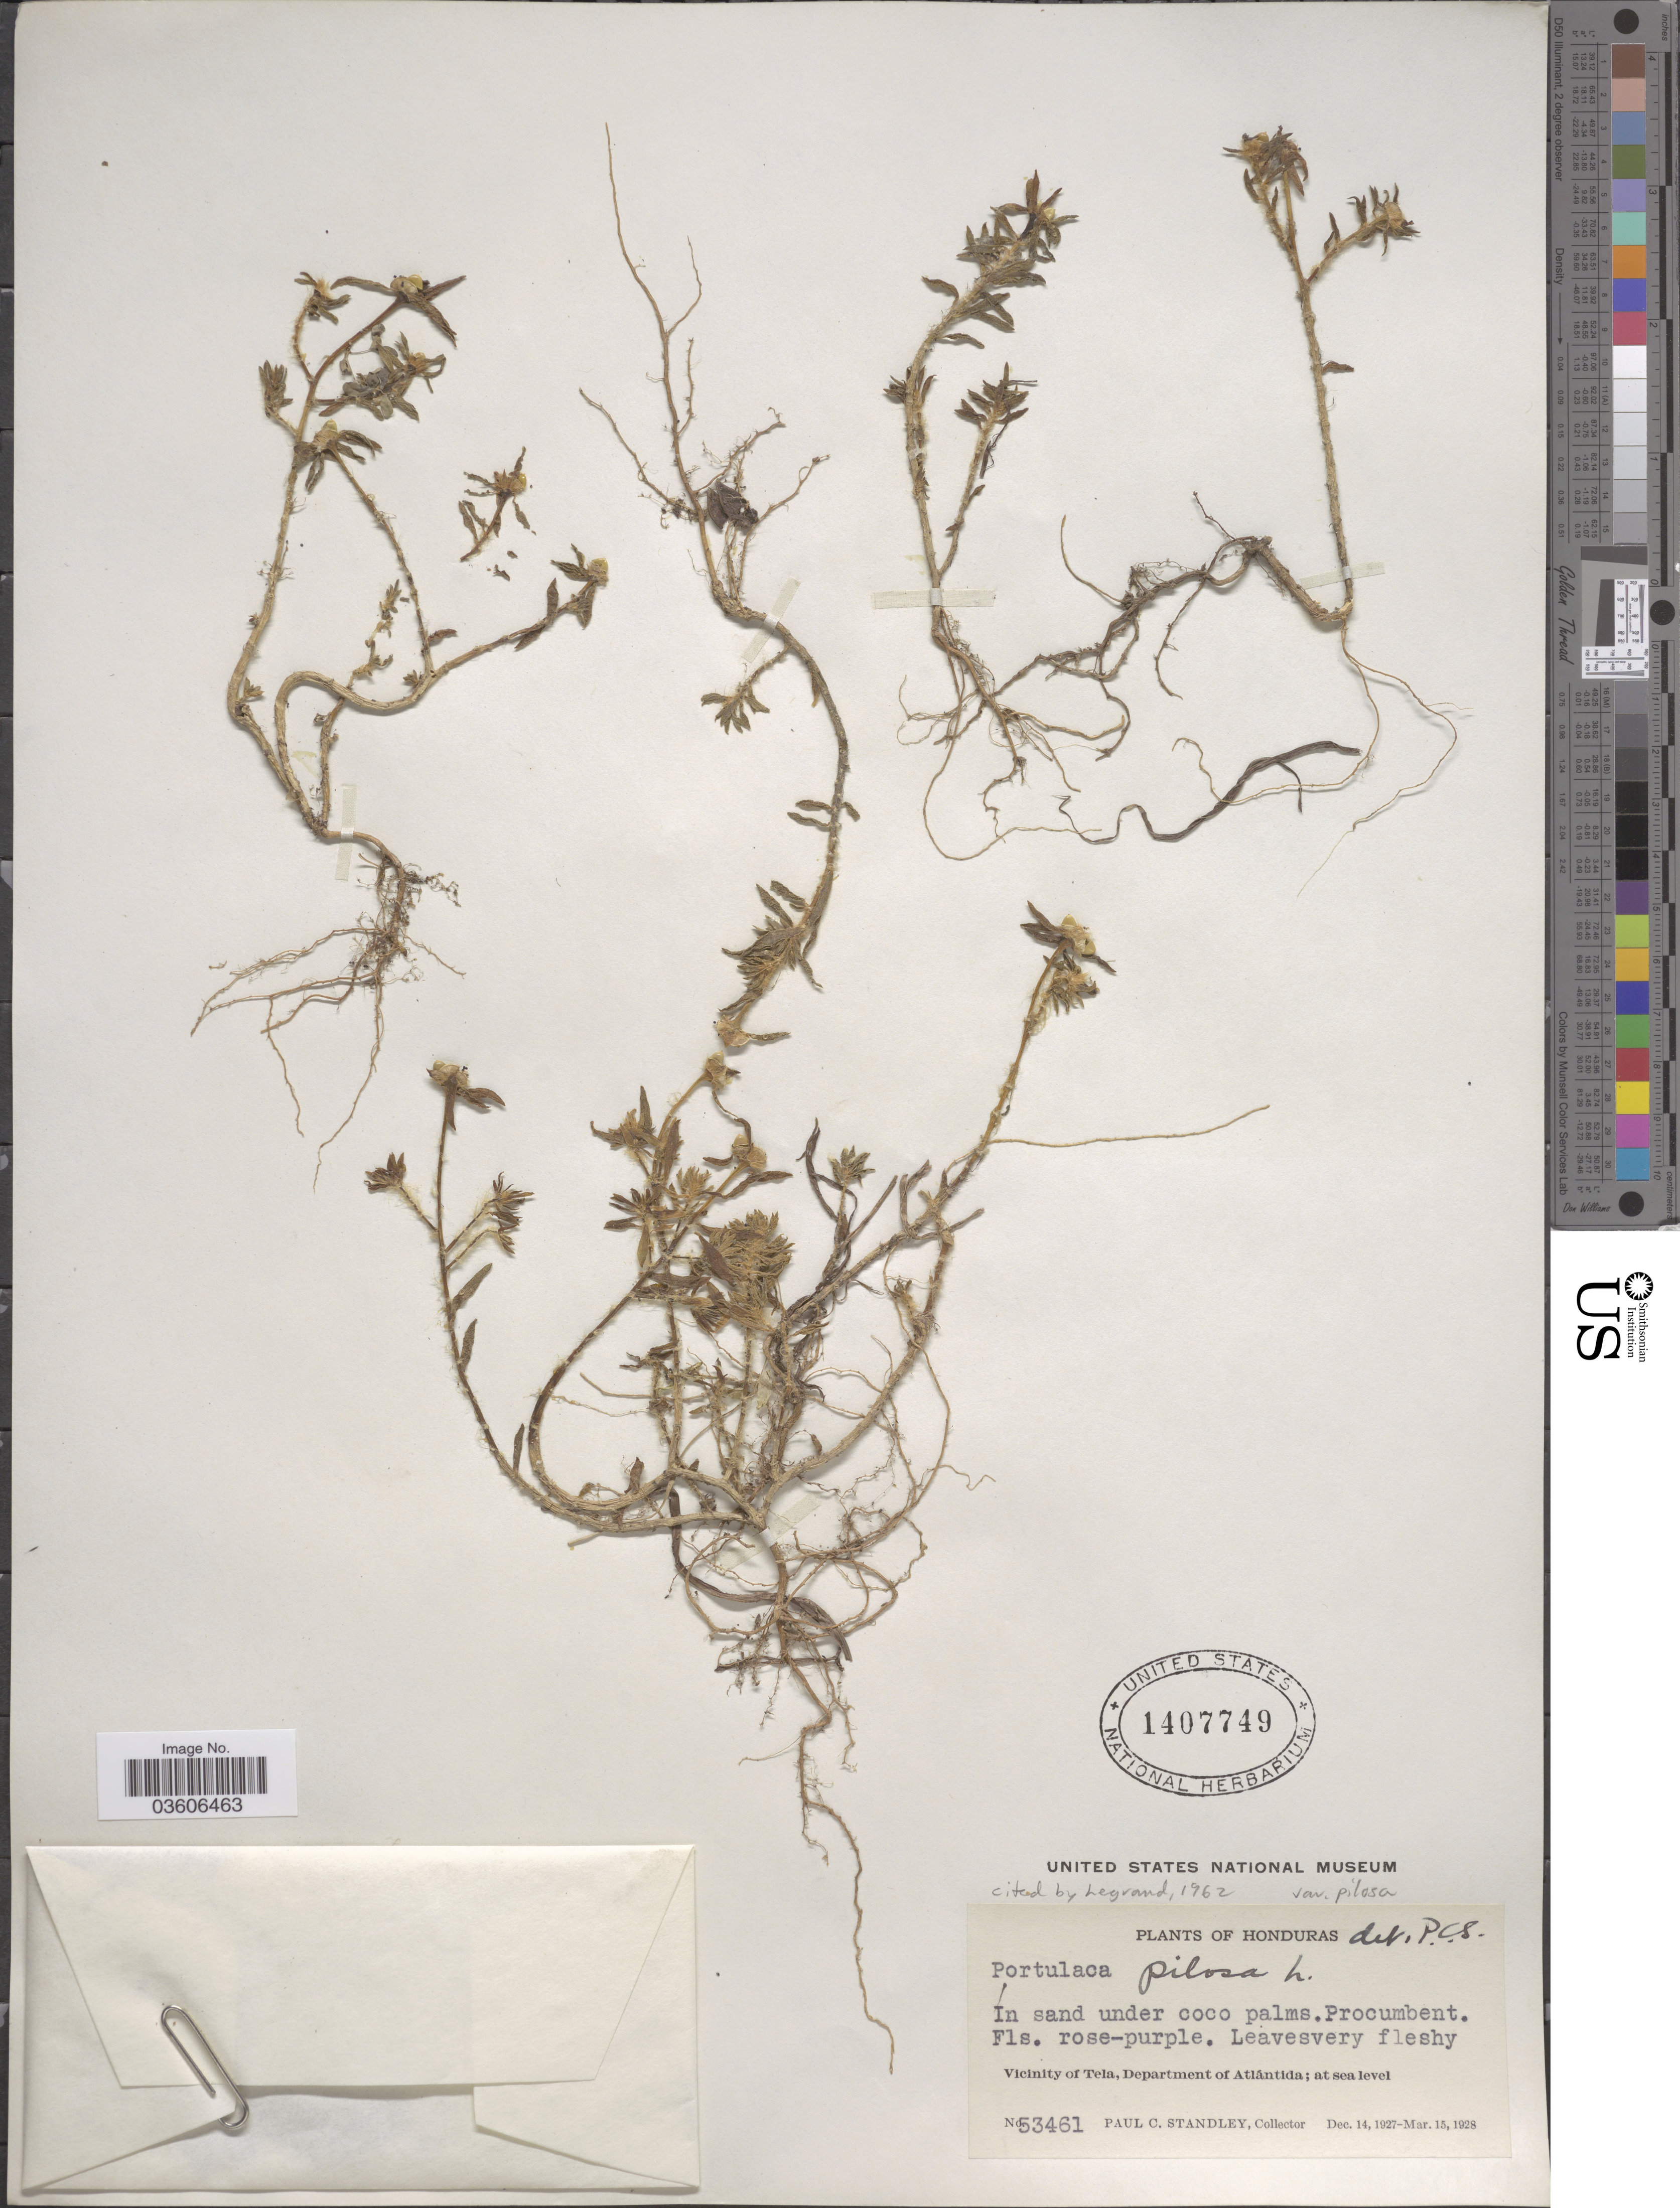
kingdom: Plantae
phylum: Tracheophyta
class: Magnoliopsida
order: Caryophyllales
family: Portulacaceae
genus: Portulaca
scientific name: Portulaca pilosa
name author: L.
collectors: P. C. Standley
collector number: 53461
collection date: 1927-12-14/1928-03-15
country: Honduras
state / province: Atlantida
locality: Vicinity of Tela, Department of Atlántida.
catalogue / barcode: US 1407749